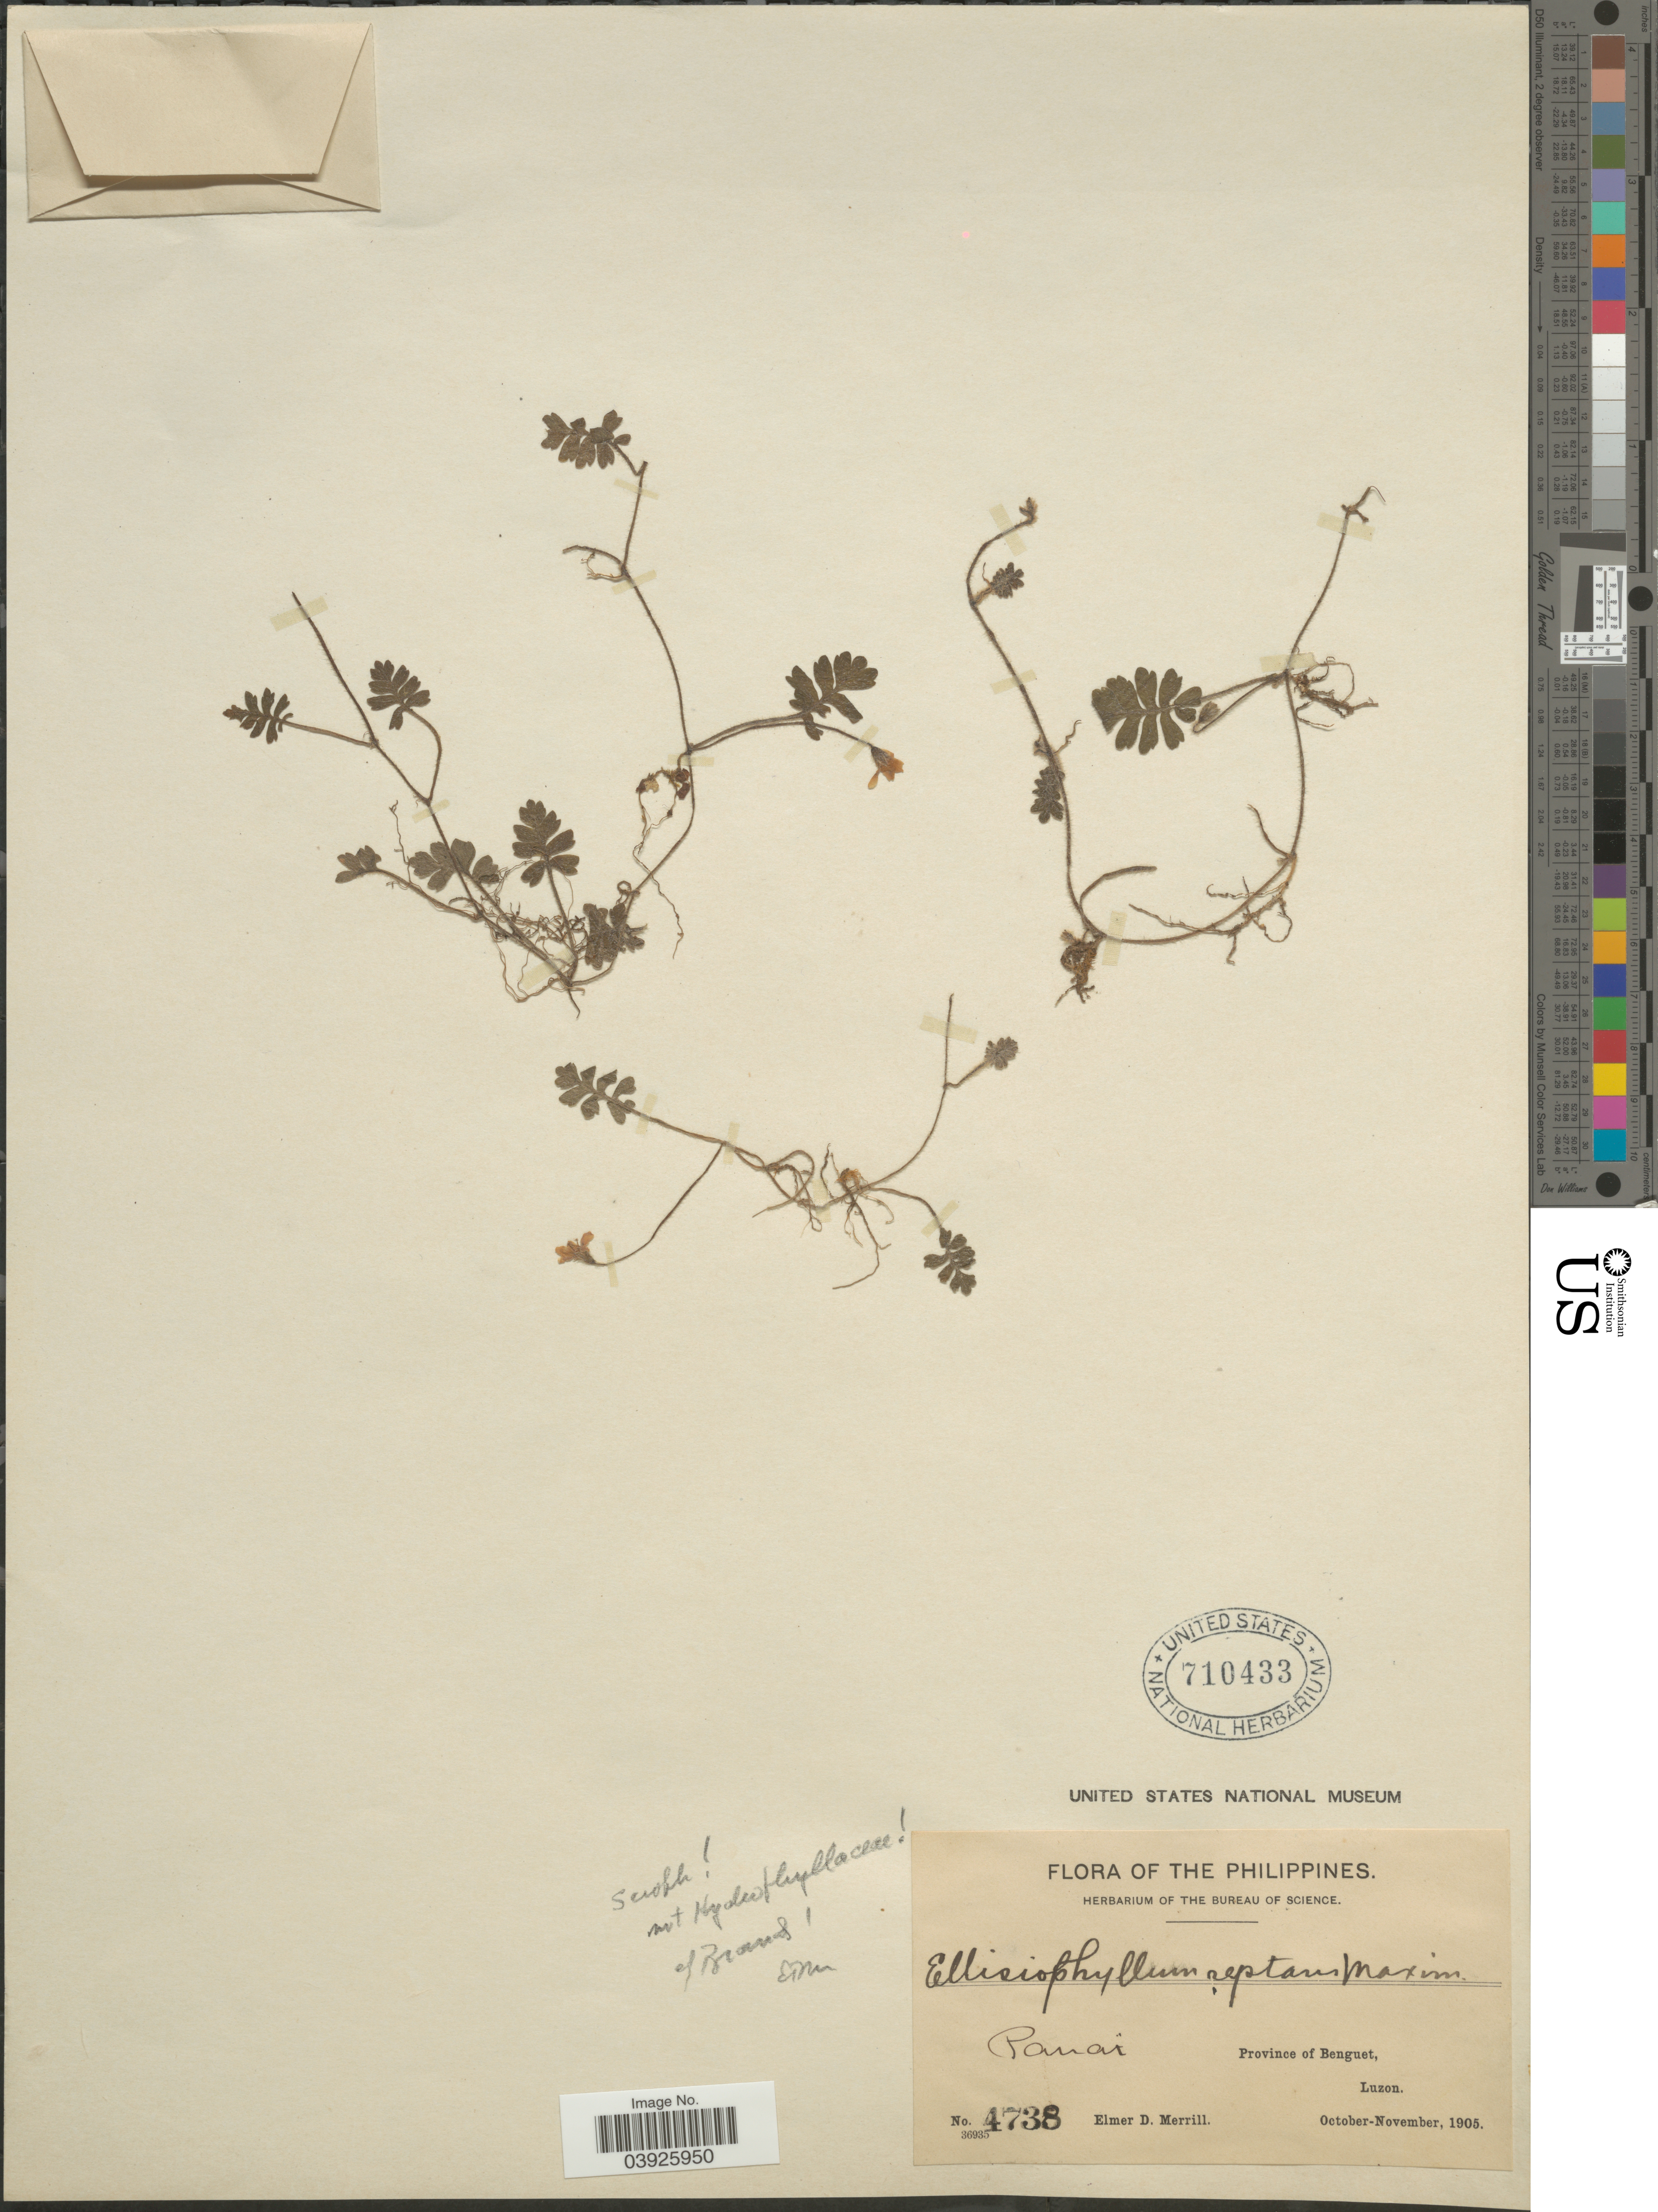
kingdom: Plantae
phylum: Tracheophyta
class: Magnoliopsida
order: Lamiales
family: Plantaginaceae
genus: Ellisiophyllum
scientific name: Ellisiophyllum pinnatum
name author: (Wall. ex Benth.) Makino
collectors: E. D. Merrill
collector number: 4738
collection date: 1905-10/1905-11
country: Philippines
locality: Panai, Province of Benguet, Luzon.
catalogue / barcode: US 710433